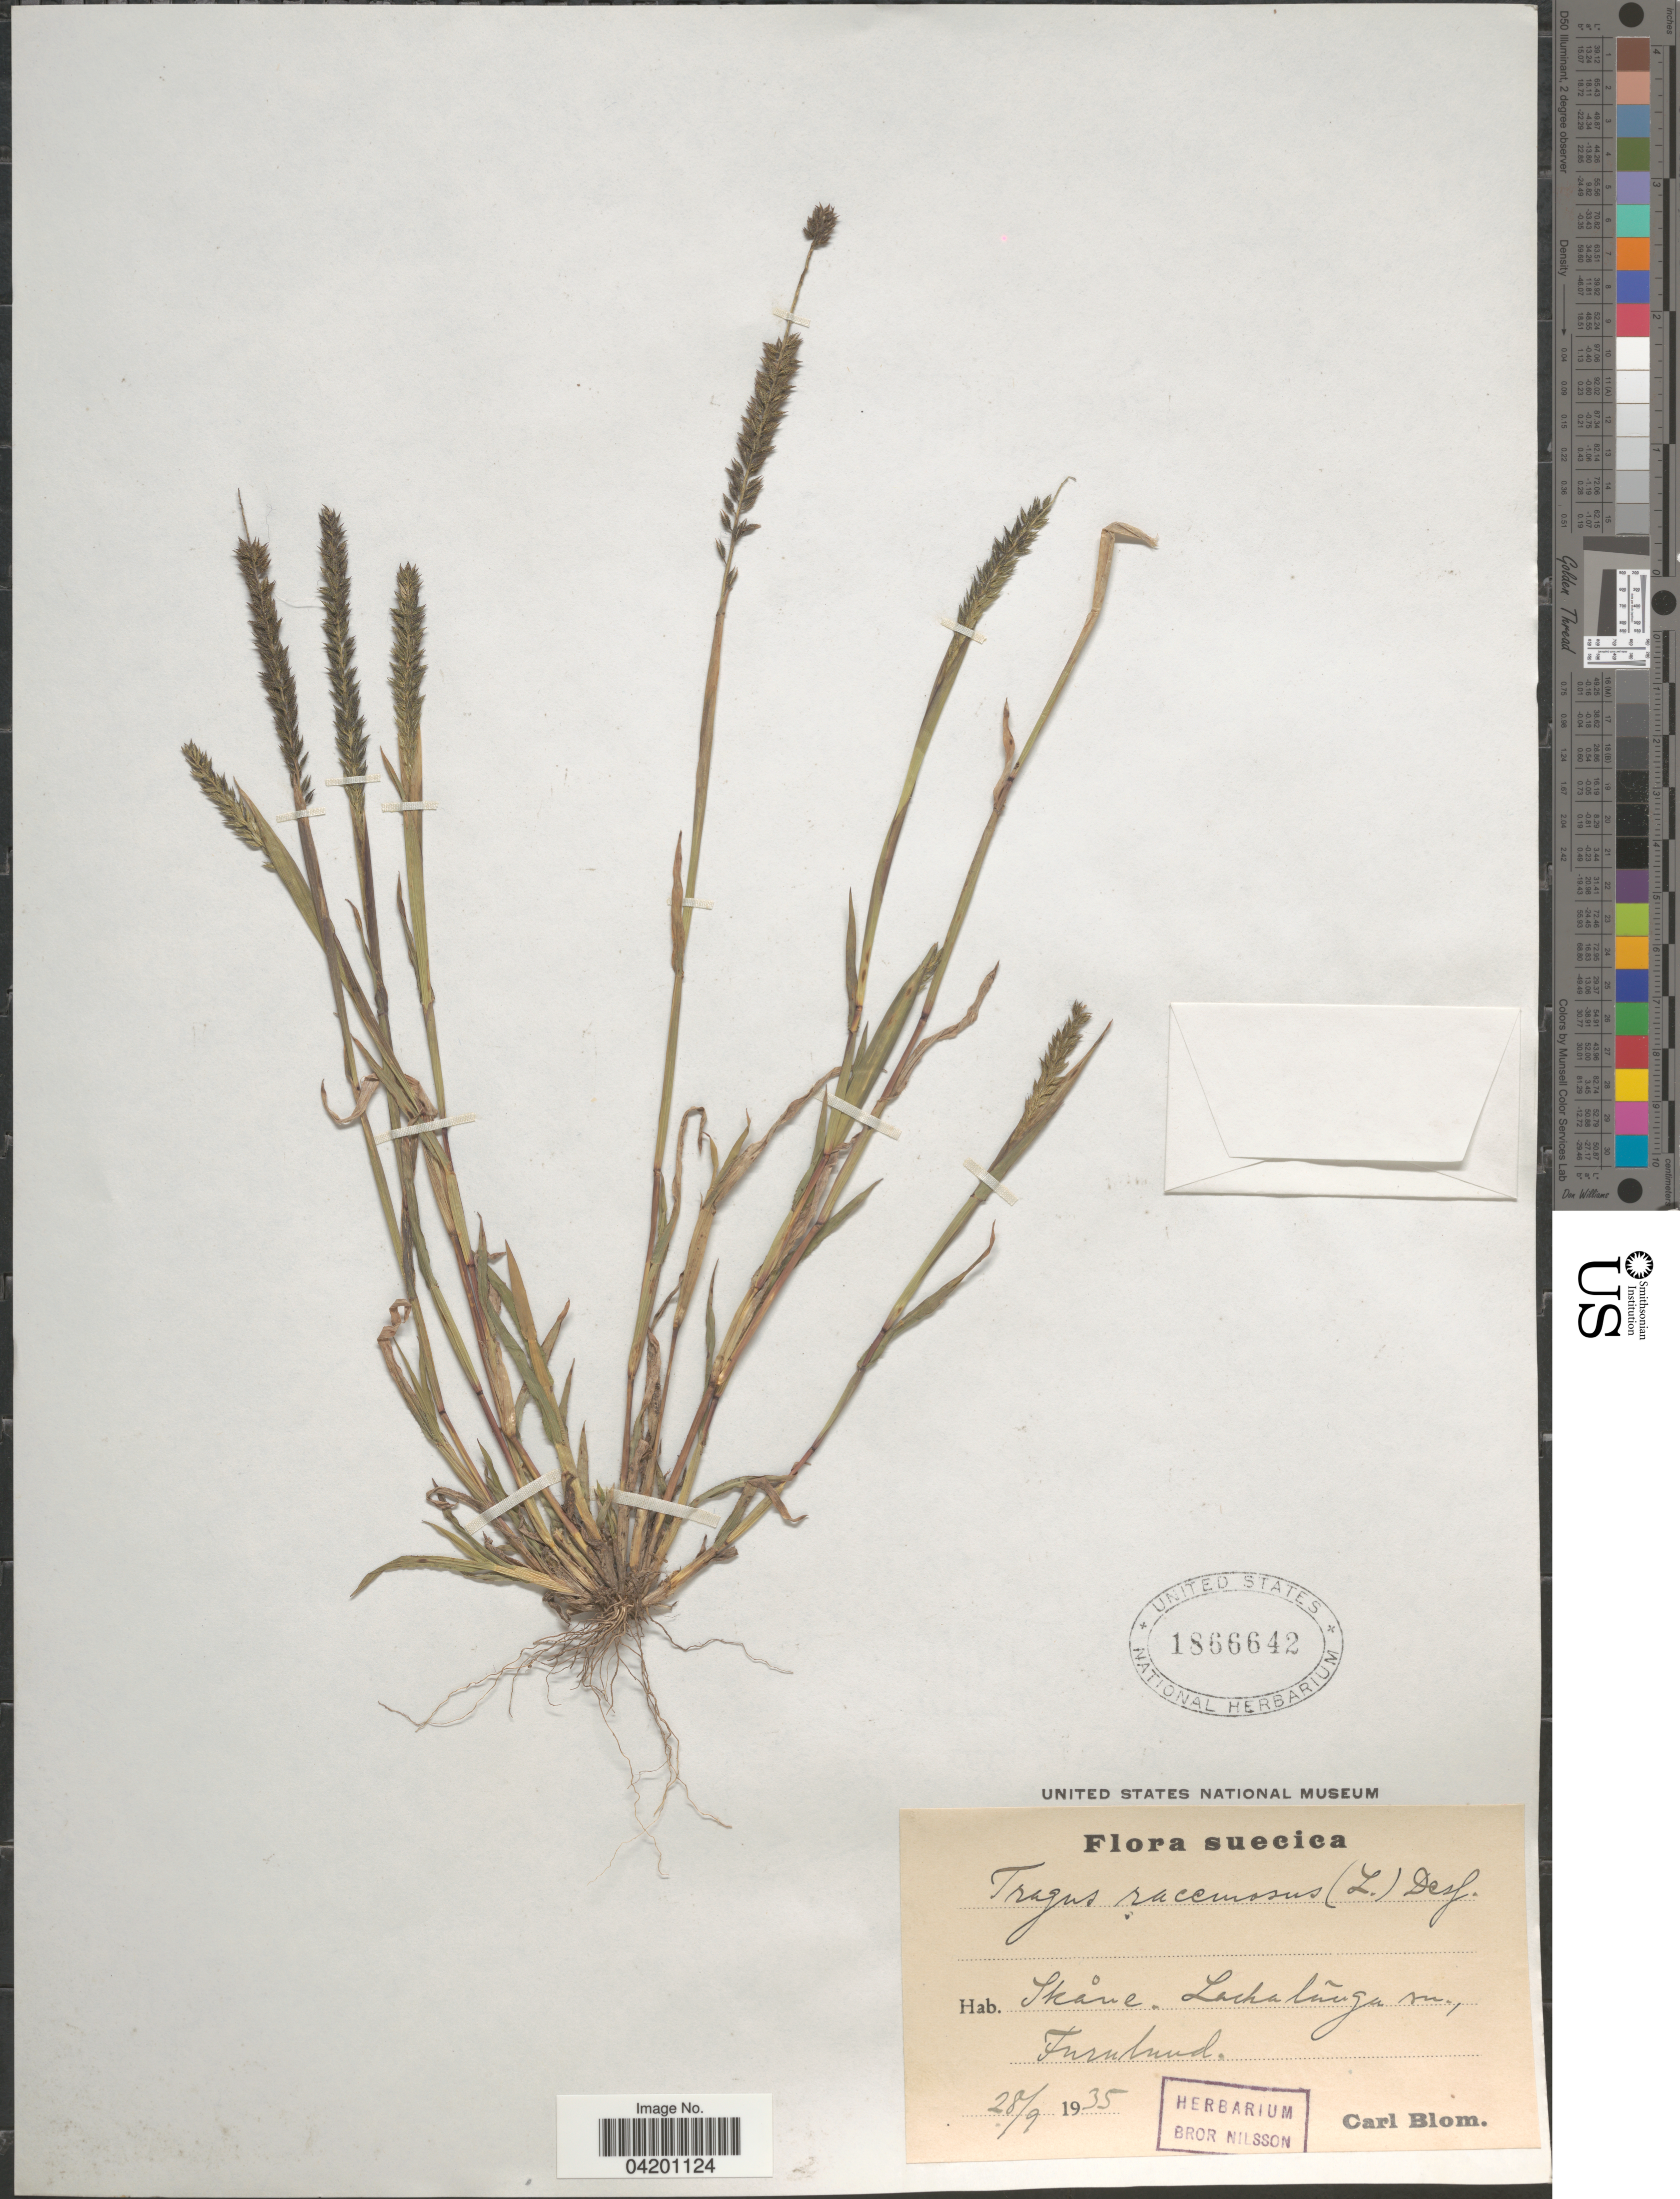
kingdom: Plantae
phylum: Tracheophyta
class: Liliopsida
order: Poales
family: Poaceae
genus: Tragus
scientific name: Tragus racemosus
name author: (L.) All.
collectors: C. H. Blom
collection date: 1935-09-28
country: Sweden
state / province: Skåne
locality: Suecica. Lachalãnga sn., Furulund.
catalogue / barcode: US 1866642